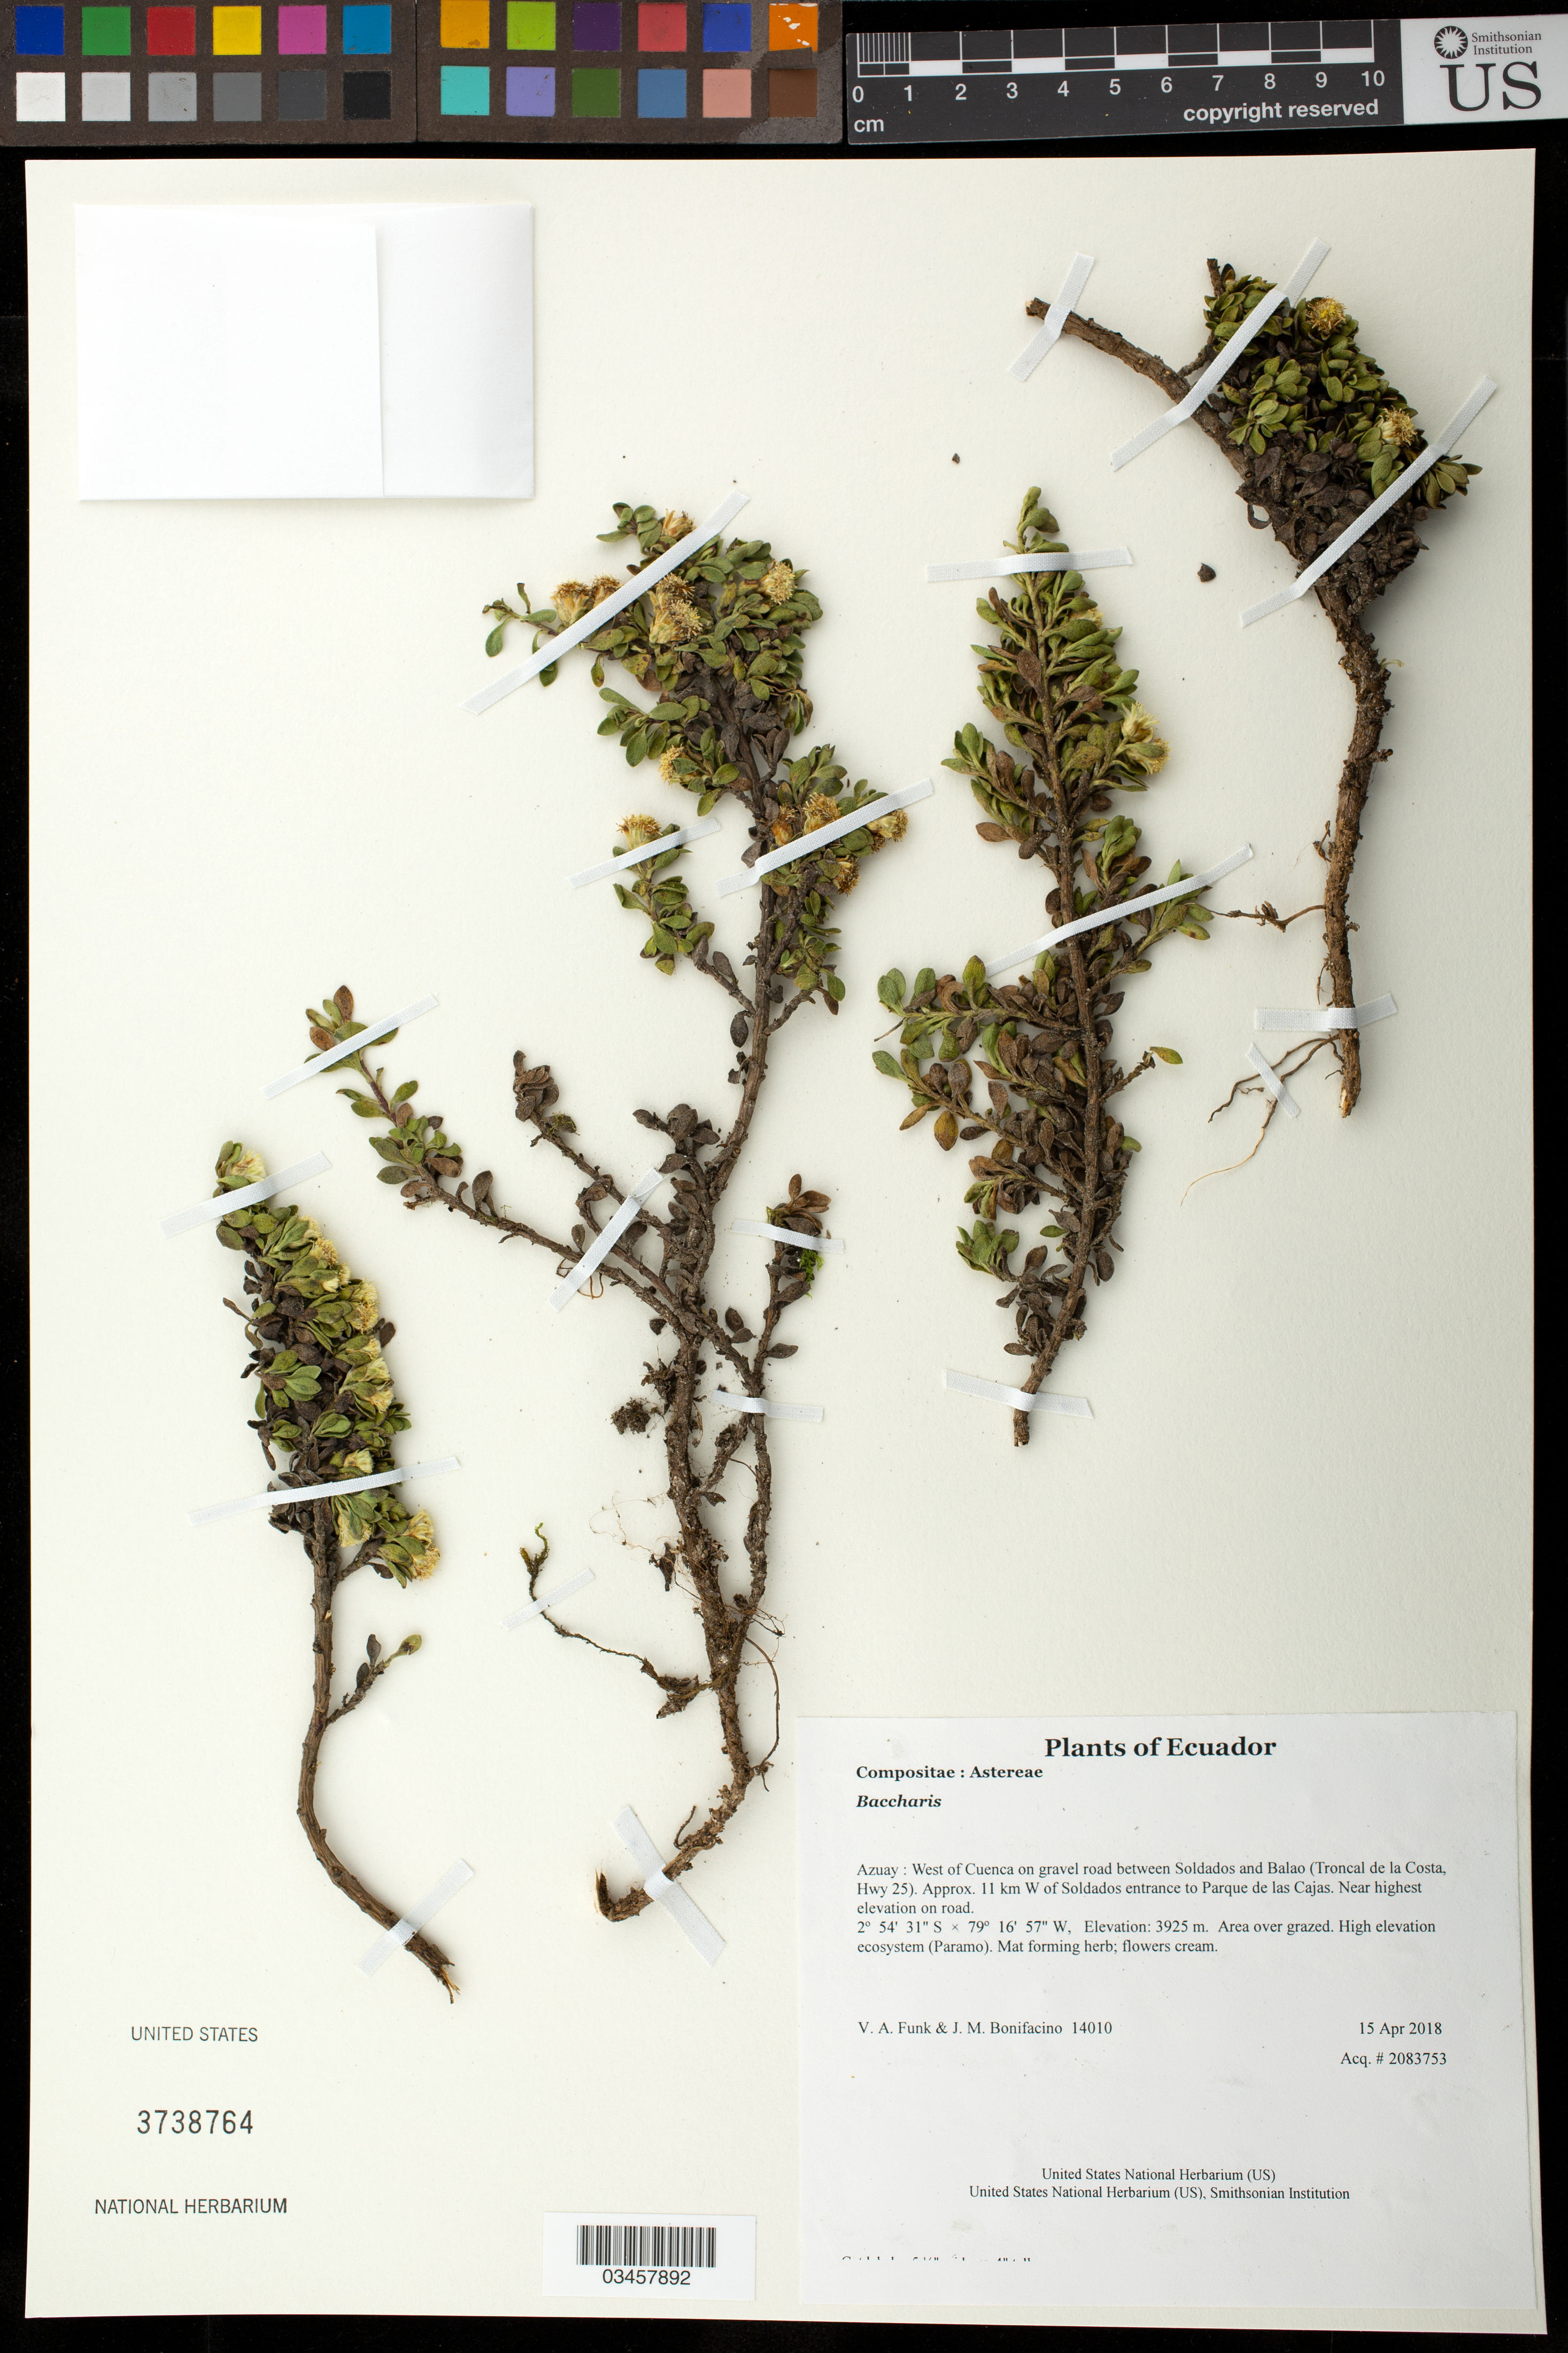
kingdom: Plantae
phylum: Tracheophyta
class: Magnoliopsida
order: Asterales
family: Asteraceae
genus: Baccharis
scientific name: Baccharis sp.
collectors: V. Funk & M. Bonifacino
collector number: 14010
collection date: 2018-04-15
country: Ecuador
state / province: Azuay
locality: West of Cuenca on gravel road between Soldados and Balao (Troncal de la Costa, Hwy 25). Approx. 11 km W of Soldados entrance to Parque de las Cajas. Near highest elevation on road.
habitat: Area over grazed. High elevation ecosystem (Paramo).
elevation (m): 3925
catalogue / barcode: US 3738764